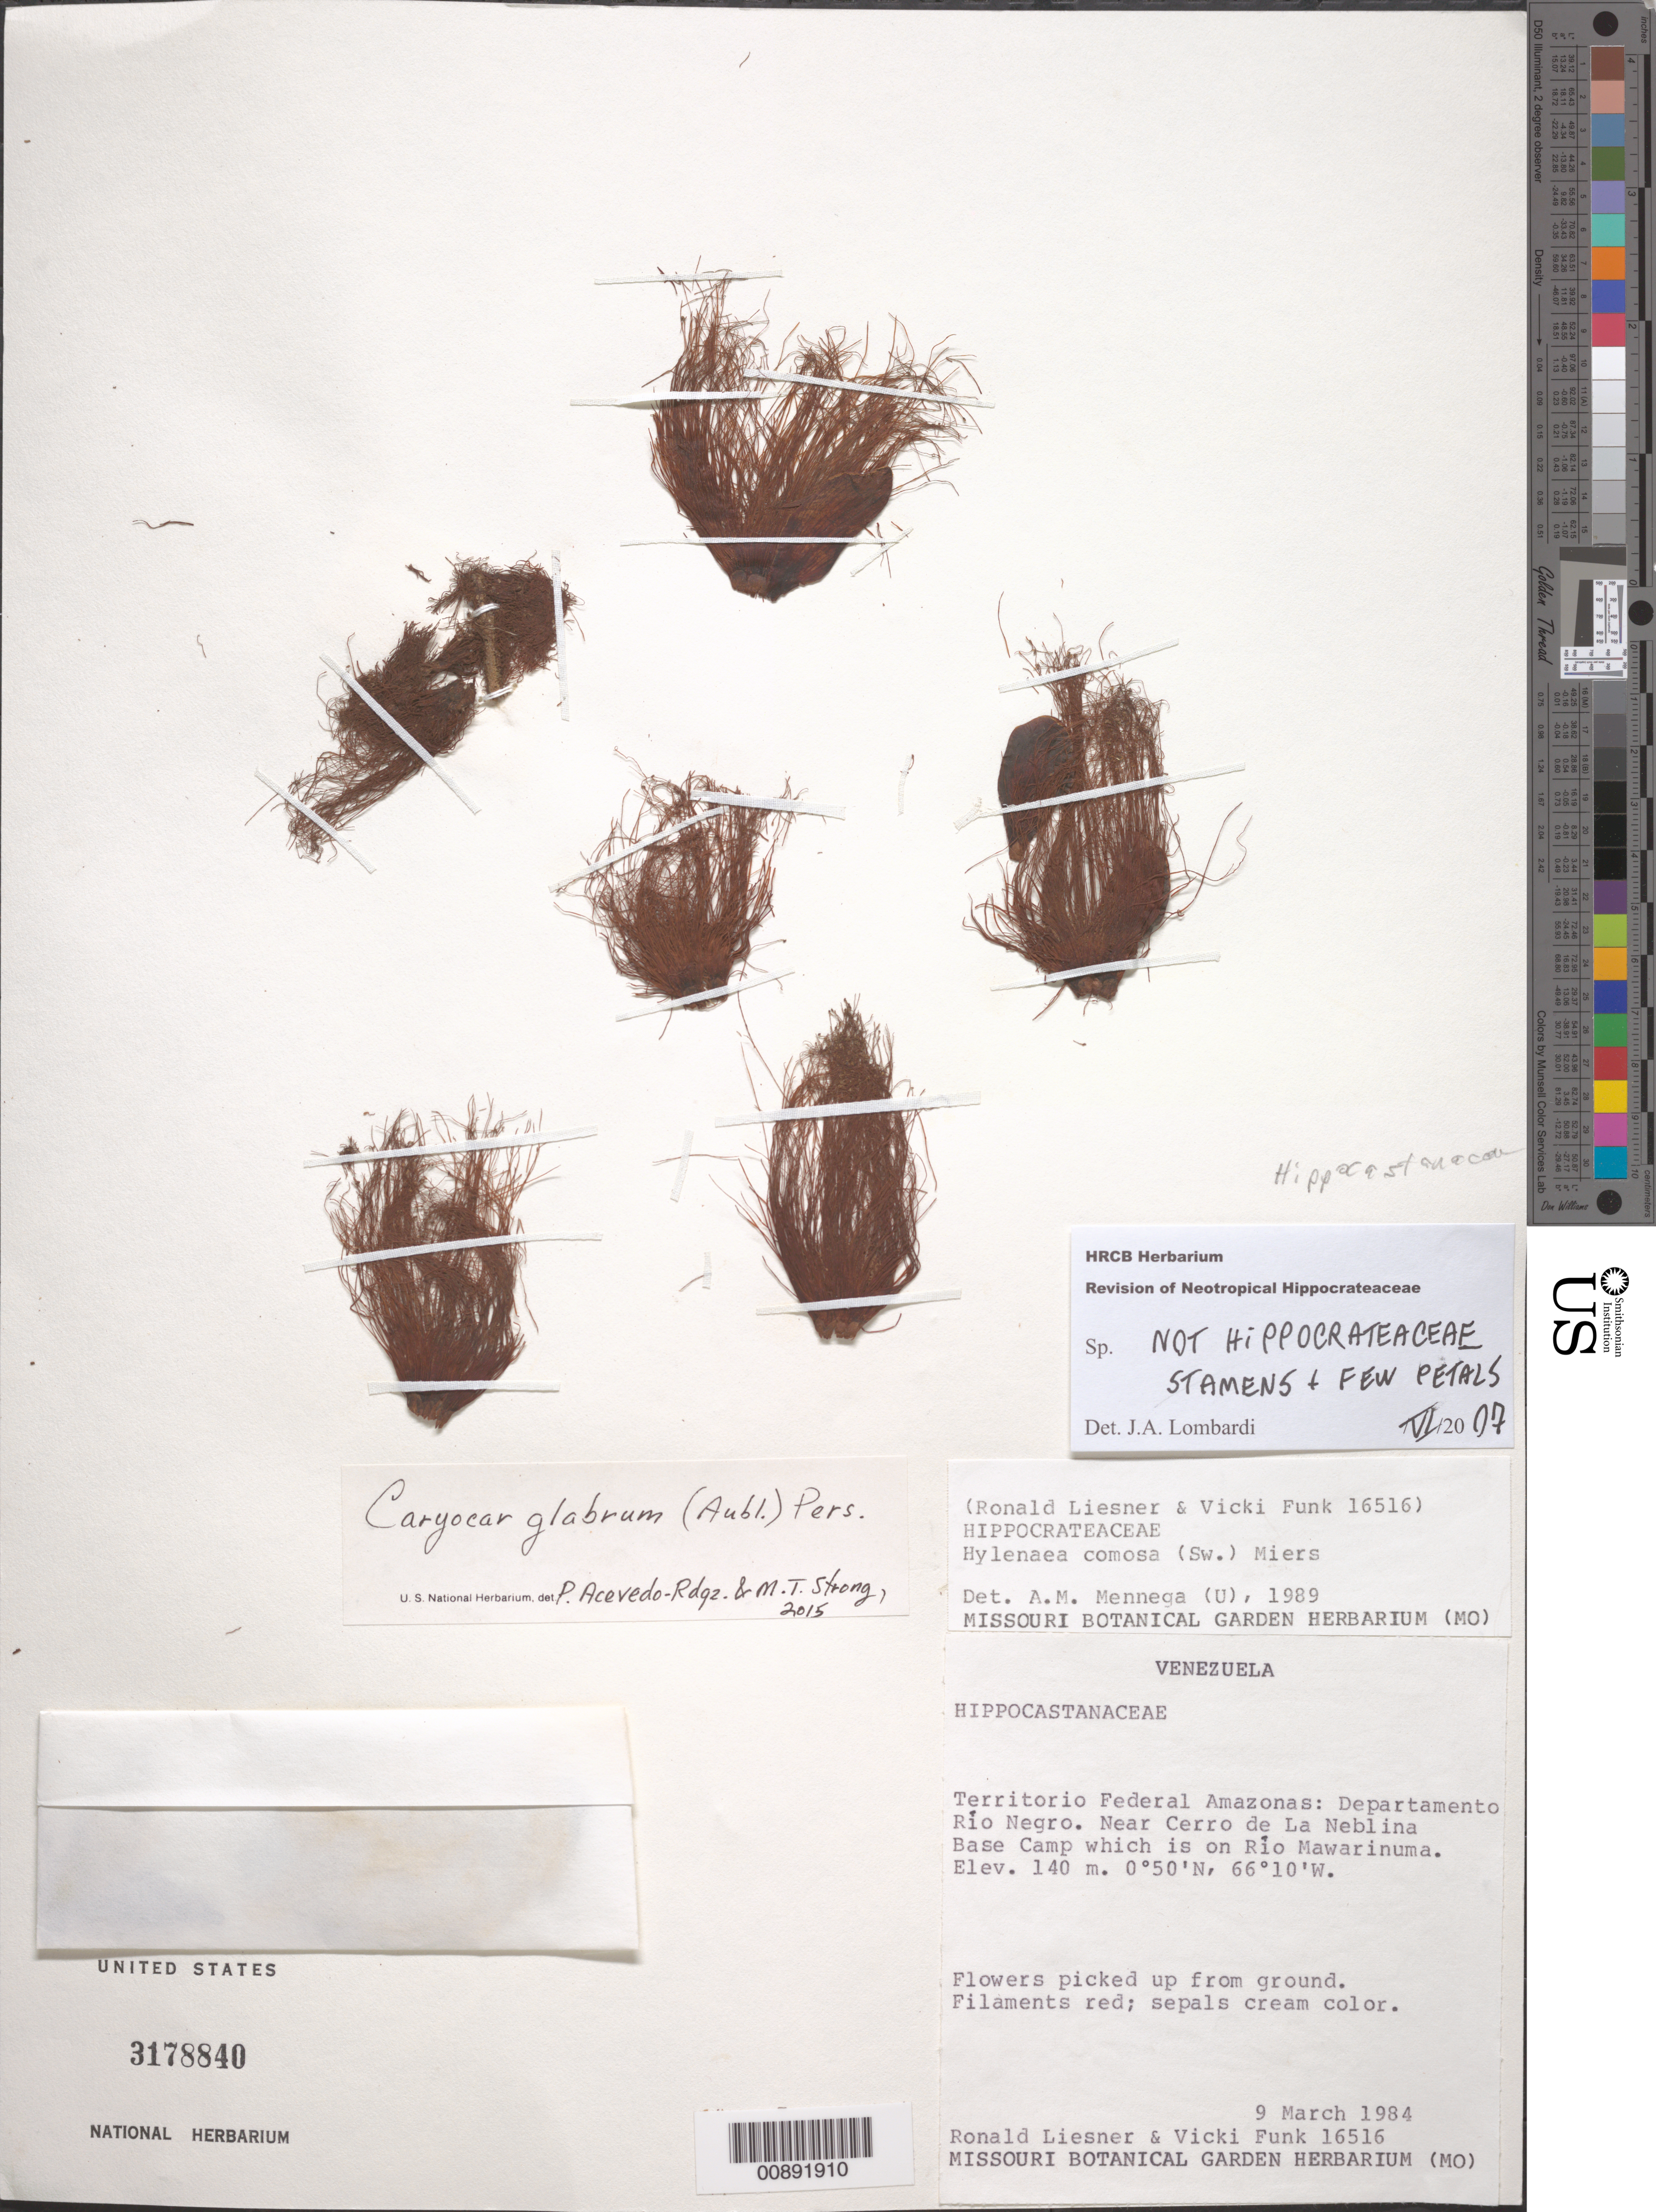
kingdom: Plantae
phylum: Tracheophyta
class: Magnoliopsida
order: Malpighiales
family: Caryocaraceae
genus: Caryocar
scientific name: Caryocar glabrum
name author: (Aubl.) Pers.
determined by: Acevedo-Rodríguez, P.; Strong, M. T.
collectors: R. L. Liesner & V. Funk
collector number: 16516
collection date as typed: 9-Mar-84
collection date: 1984-03-09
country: Venezuela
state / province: Amazonas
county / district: Río Negro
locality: Cerro de La Neblina Base Camp, near, on Río Mawarinuma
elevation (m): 140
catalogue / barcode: US 3178840